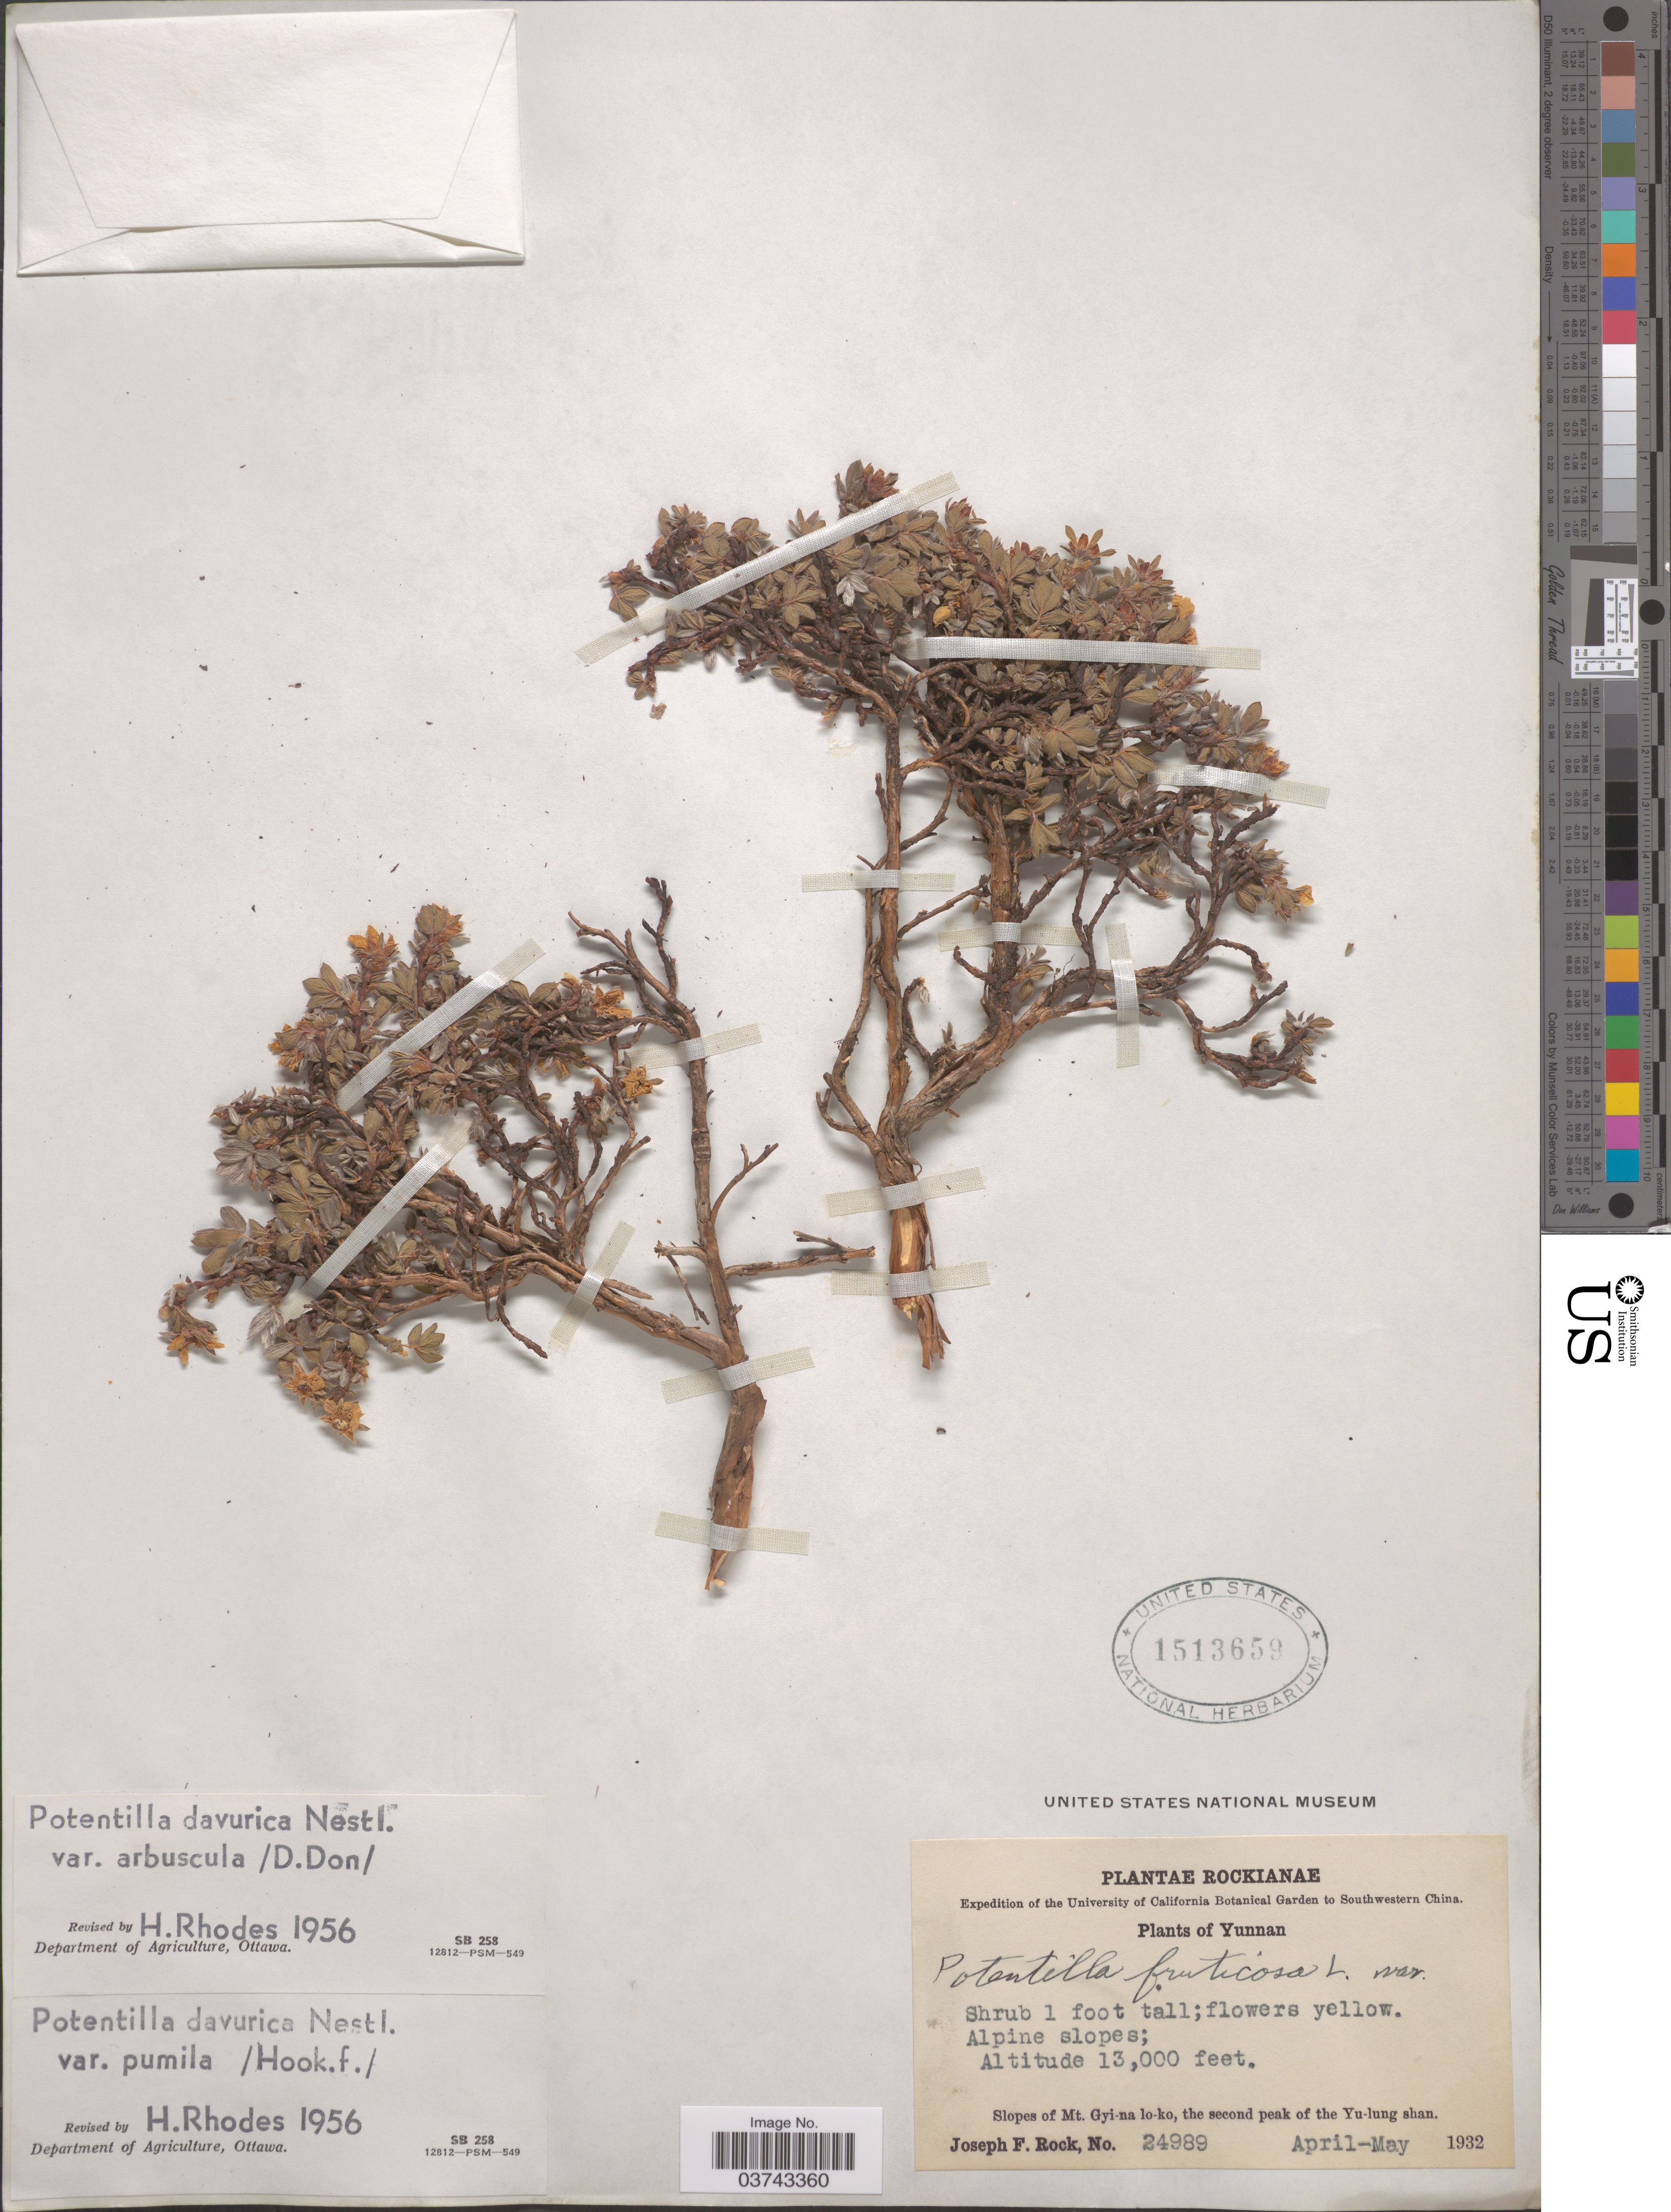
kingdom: Plantae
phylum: Tracheophyta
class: Magnoliopsida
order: Rosales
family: Rosaceae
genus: Dasiphora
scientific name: Dasiphora arbuscula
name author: (D. Don) Soják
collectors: J. F. Rock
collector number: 24989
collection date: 1932-04/1932-05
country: China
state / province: Yunnan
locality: Southwestern China. Slopes of Mt. Gyi-na lo-ko, the second peak of the Yu-lung shan.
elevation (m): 3962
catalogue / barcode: US 1513659